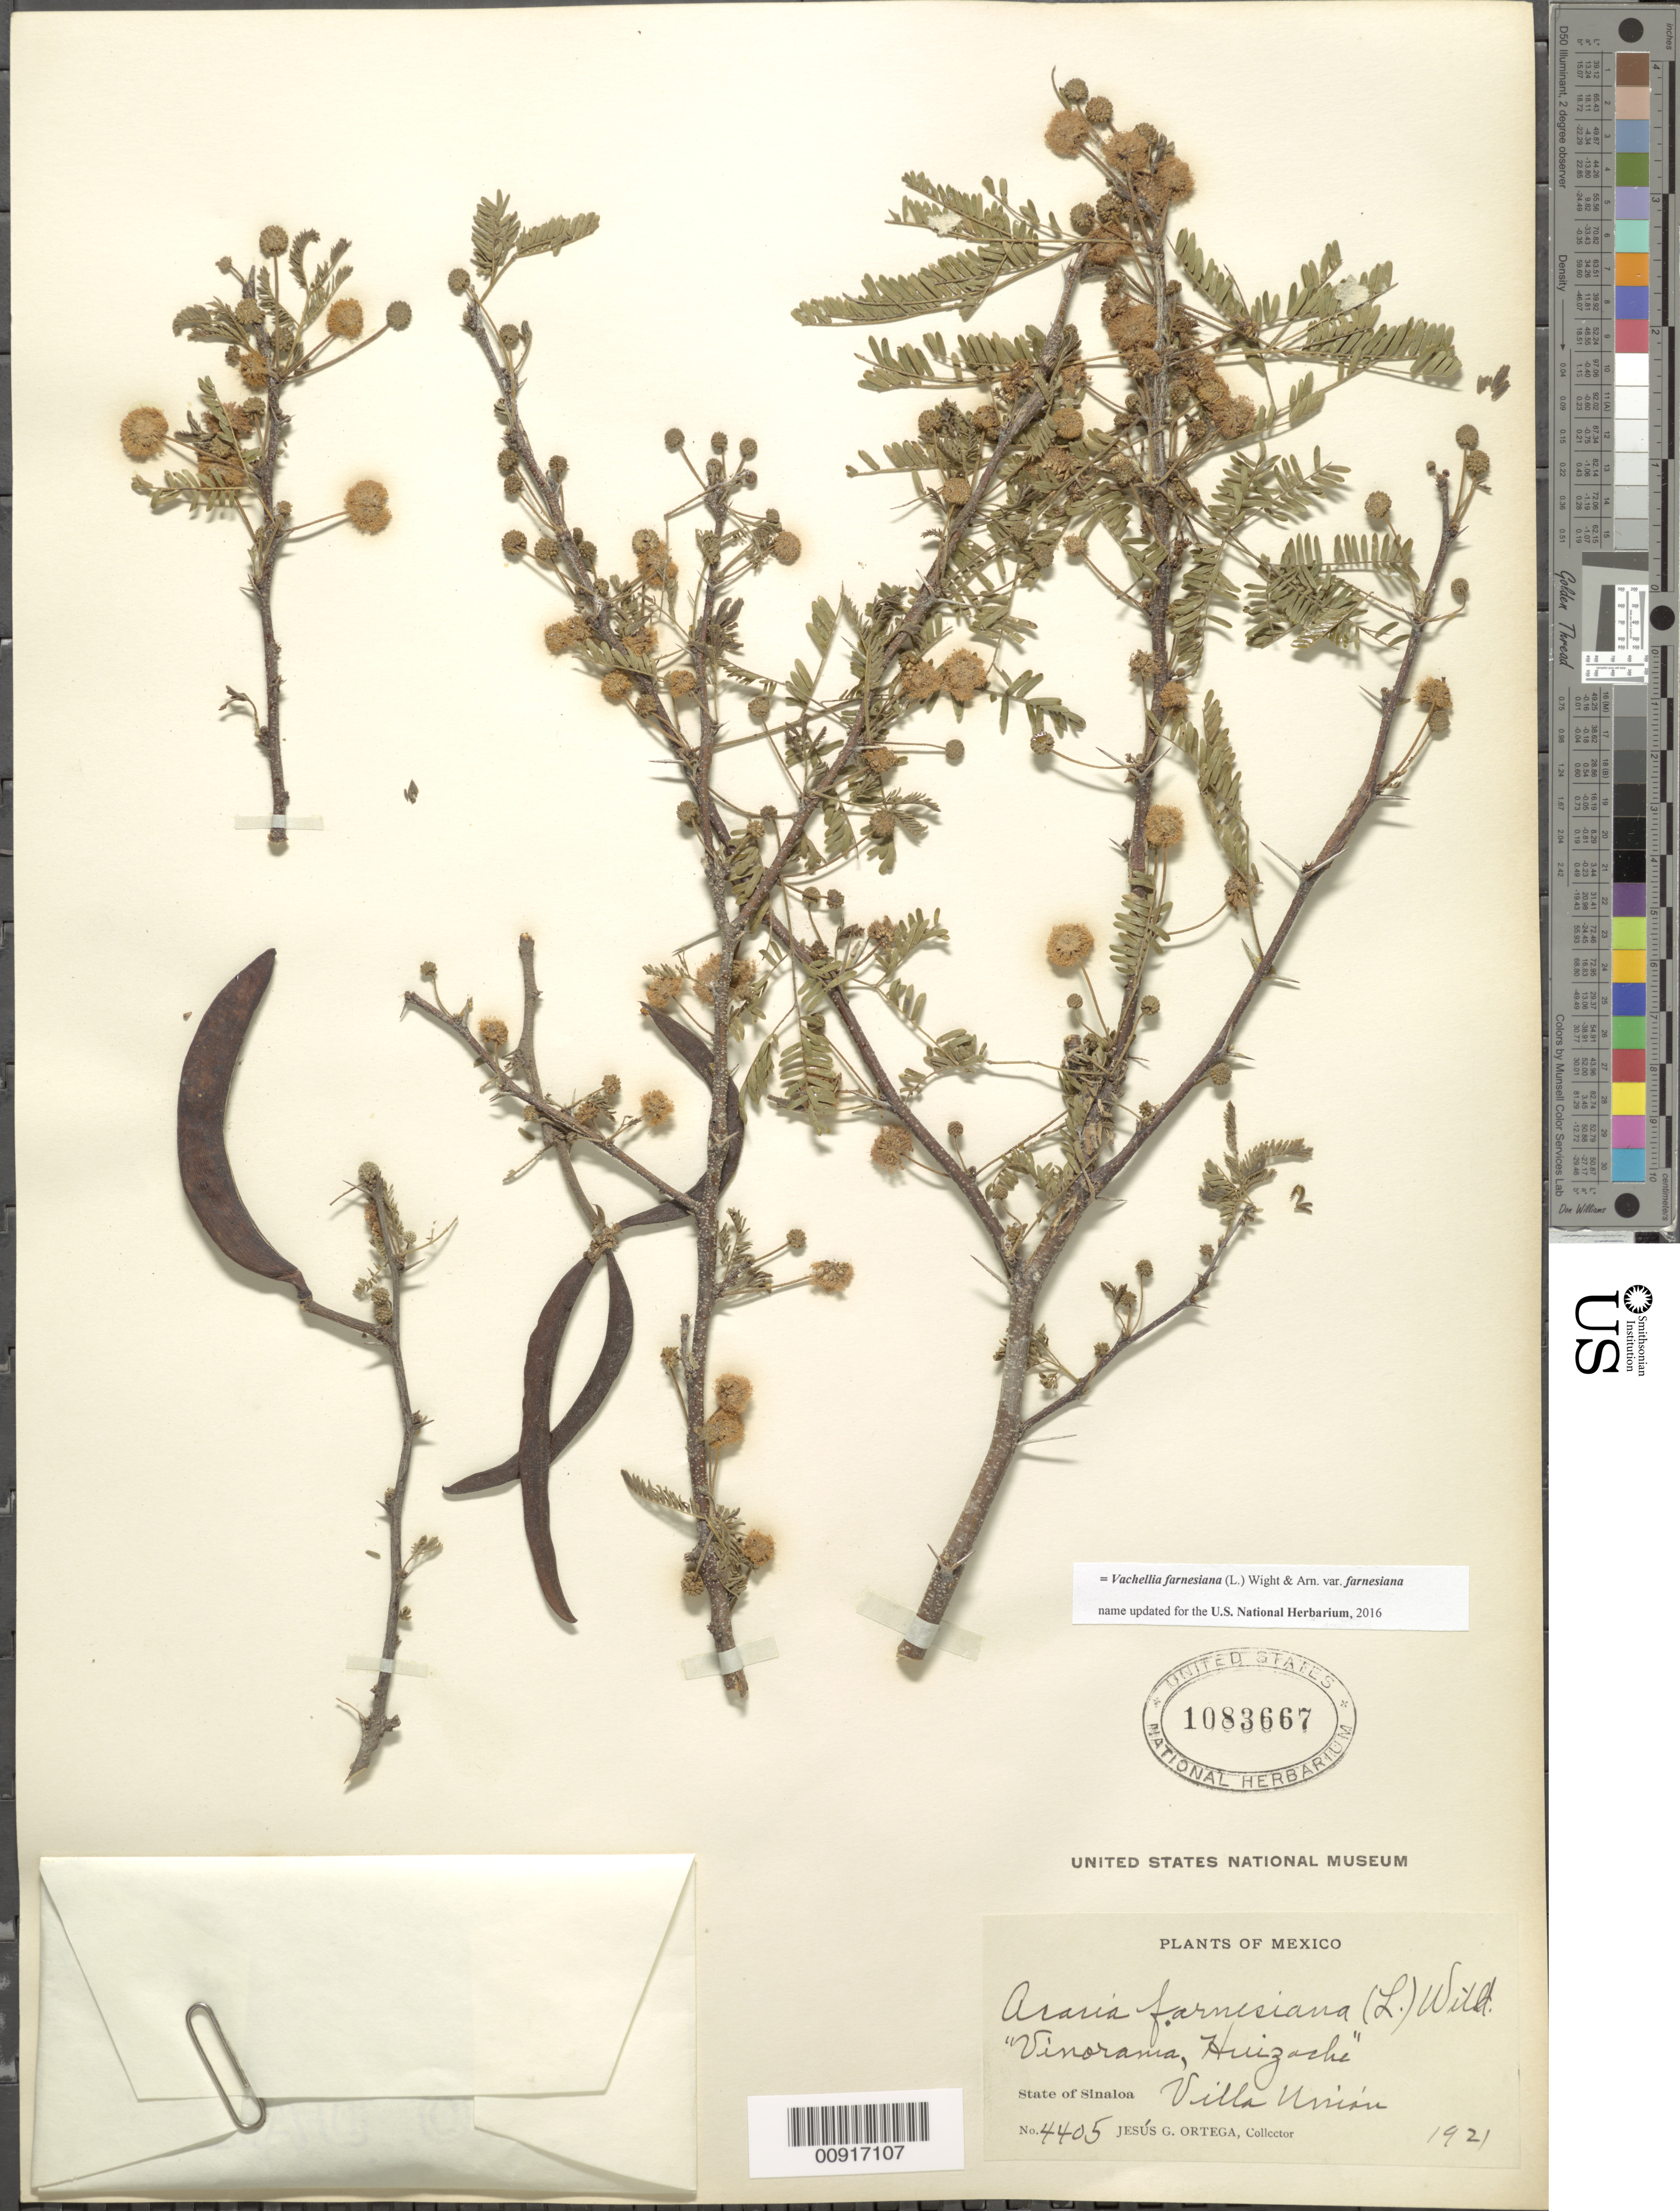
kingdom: Plantae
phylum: Tracheophyta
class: Magnoliopsida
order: Fabales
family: Fabaceae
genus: Vachellia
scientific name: Vachellia farnesiana var. farnesiana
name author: (L.) Wight & Arn.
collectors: J. Ortega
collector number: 4405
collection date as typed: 1921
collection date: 1921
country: Mexico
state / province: Sinaloa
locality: State of Sinaloa: Villa Unión.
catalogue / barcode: US 1083667